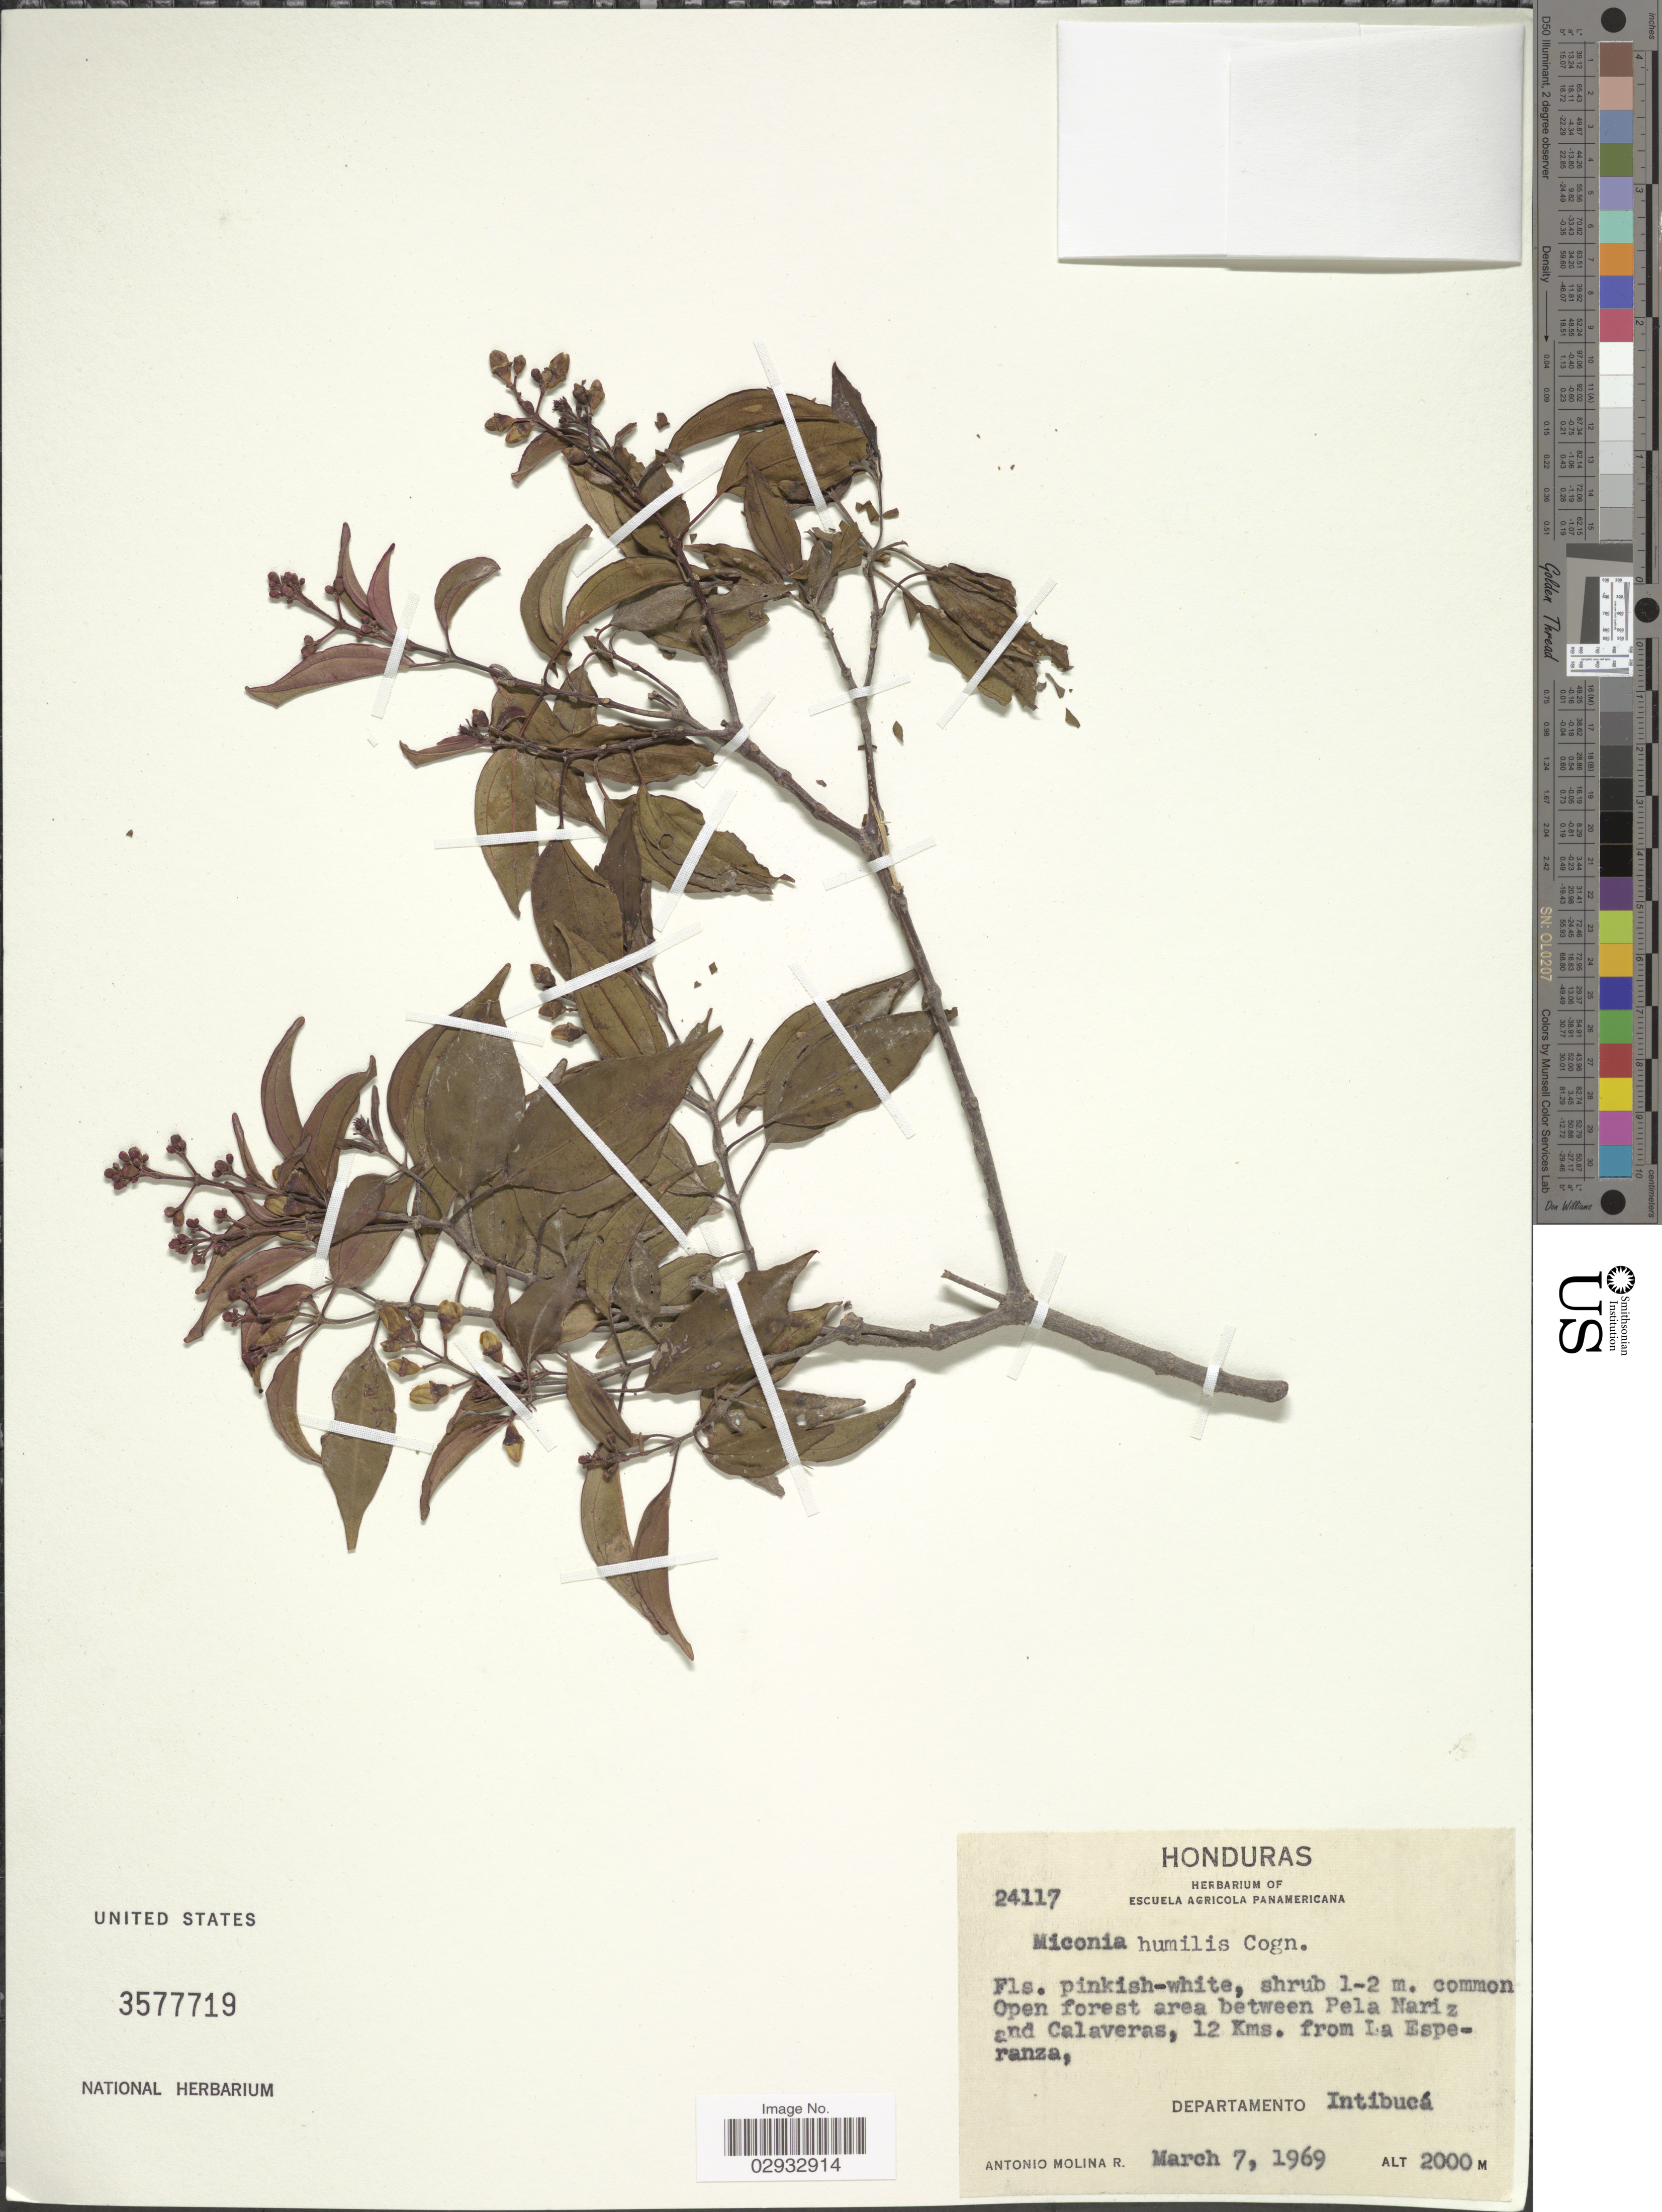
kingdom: Plantae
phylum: Tracheophyta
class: Magnoliopsida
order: Myrtales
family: Melastomataceae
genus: Miconia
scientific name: Miconia humilis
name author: Cogn.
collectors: A. Molina R.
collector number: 24117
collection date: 1969-03-07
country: Honduras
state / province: Intibuca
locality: Open forest area between Pela Nariz and Calaveras, 12 Kms. from La Esperanza, Departamento Intibucá.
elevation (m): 2000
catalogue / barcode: US 3577719